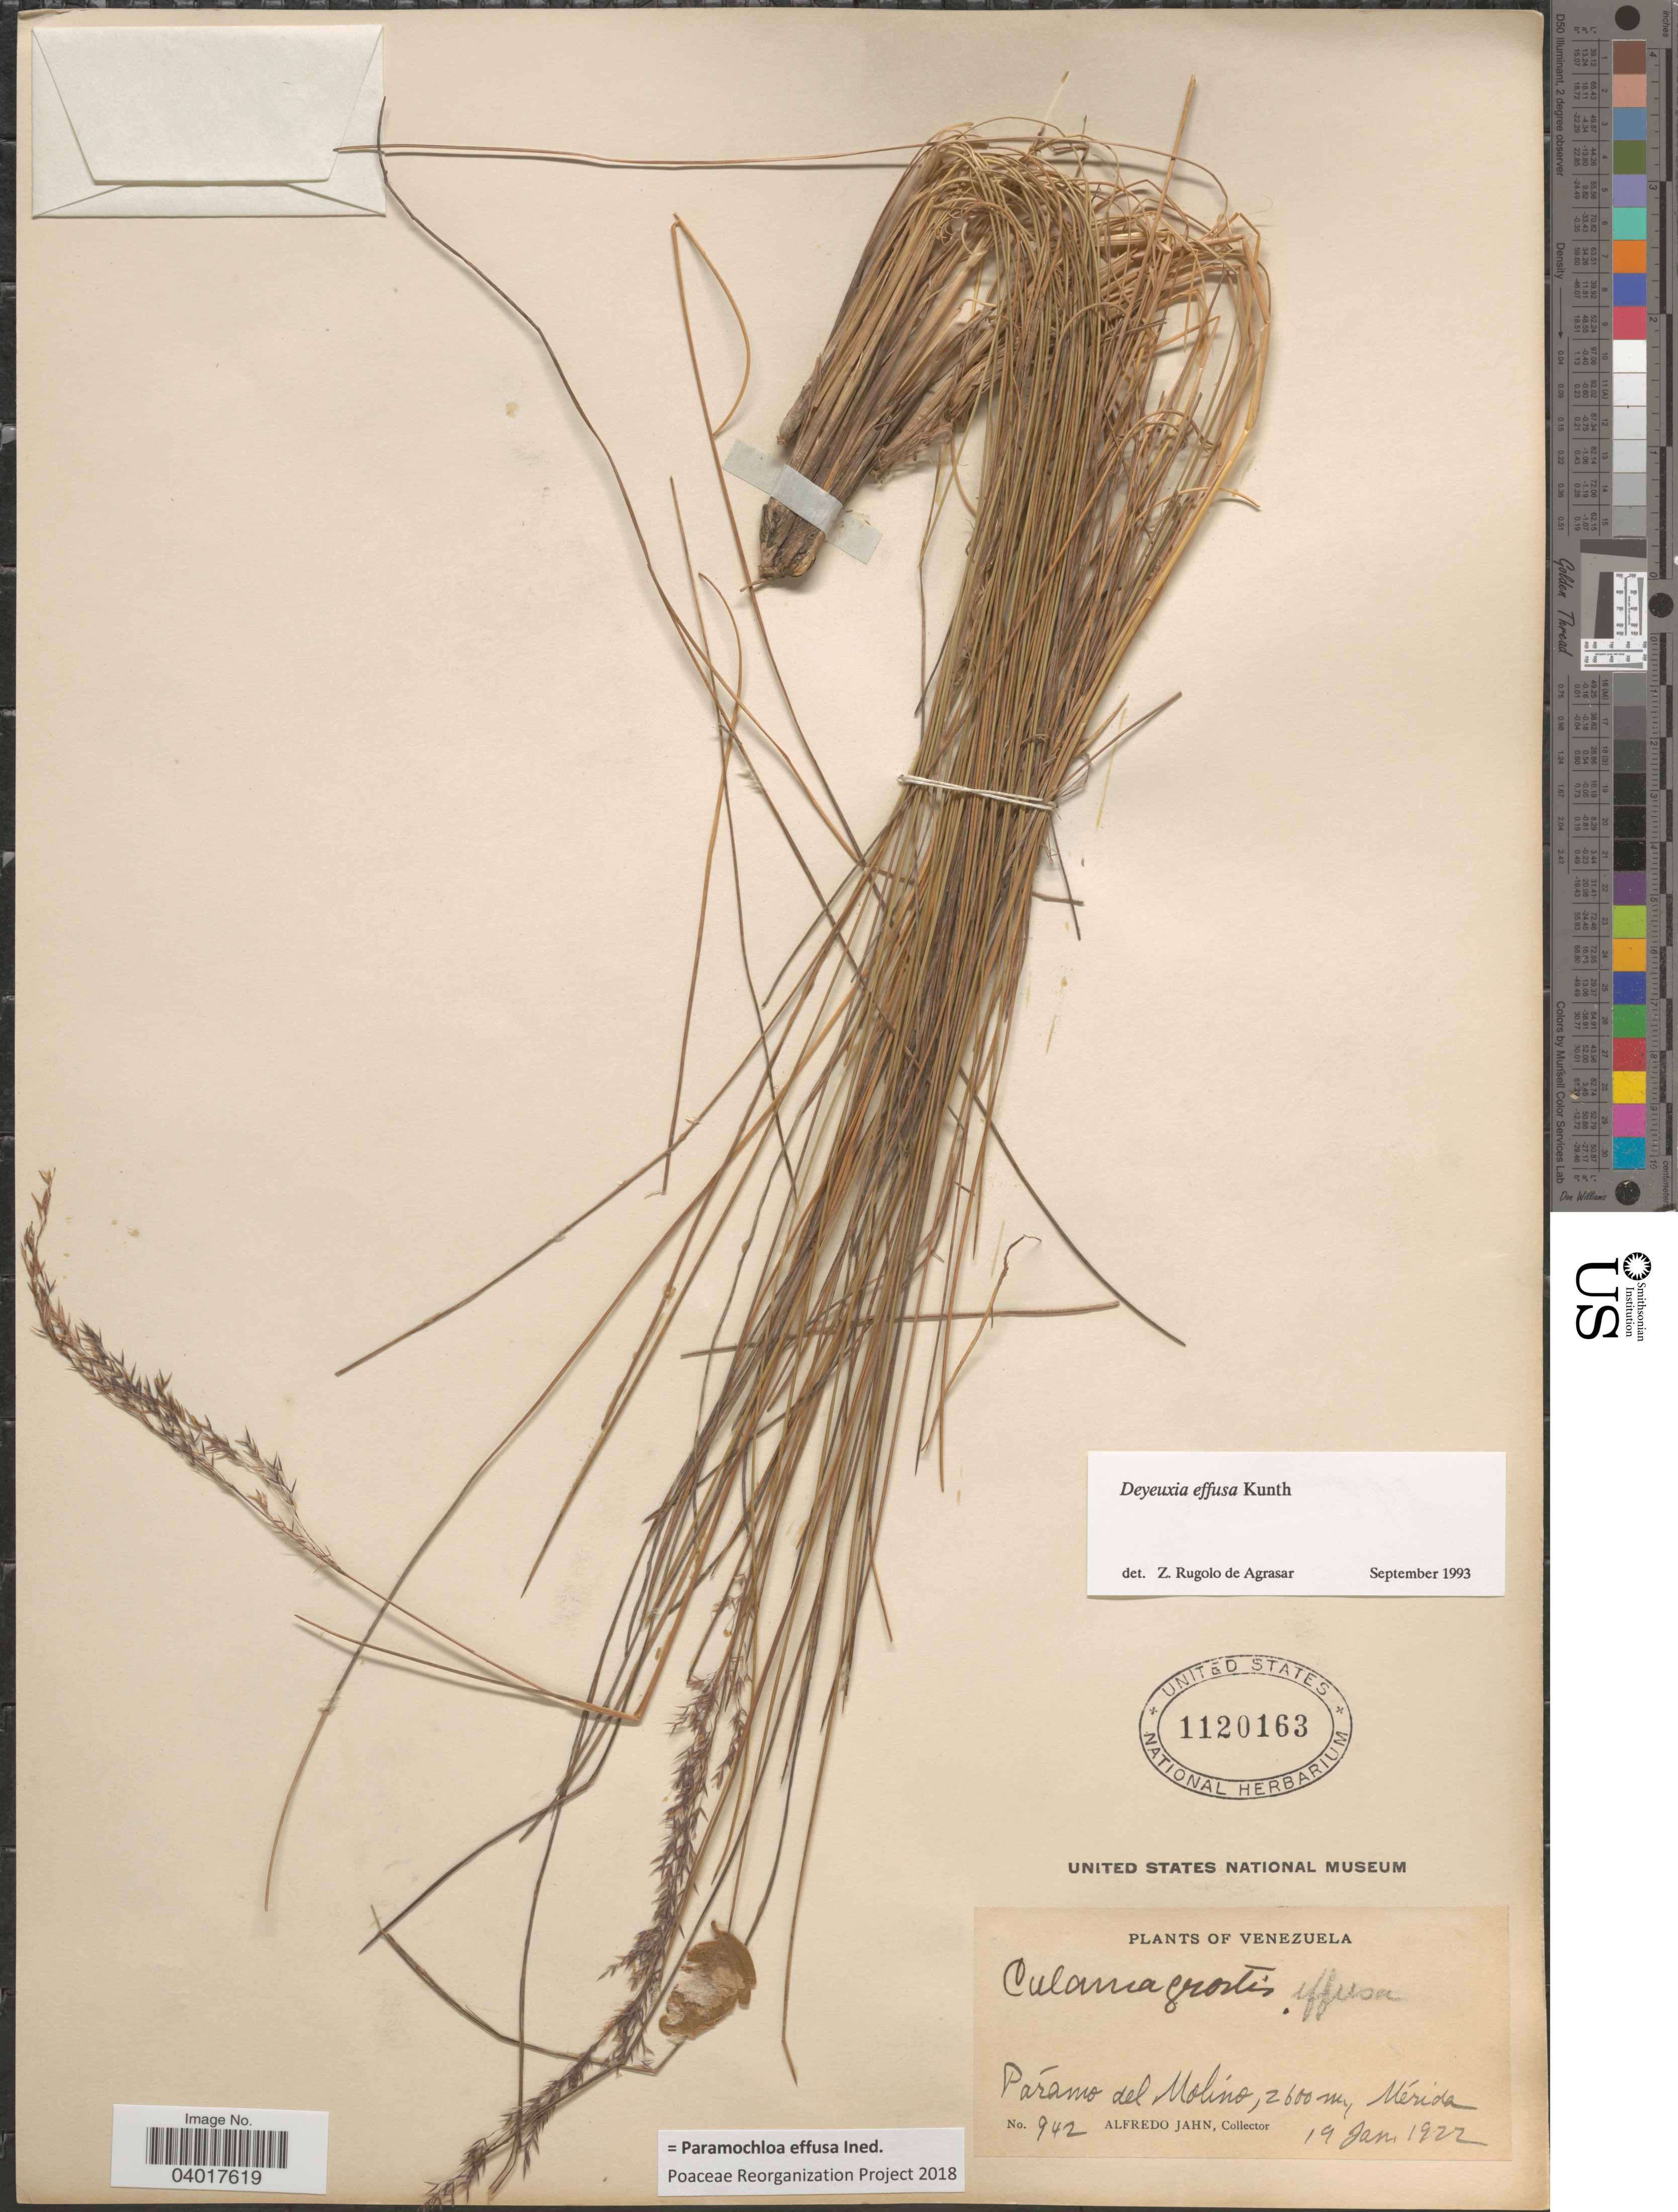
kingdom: Plantae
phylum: Tracheophyta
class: Liliopsida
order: Poales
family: Poaceae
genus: Paramochloa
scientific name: Paramochloa effusa ined.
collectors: A. Jahn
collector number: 942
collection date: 1922-01-19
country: Venezuela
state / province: Merida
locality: Páramo del Molino.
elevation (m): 2600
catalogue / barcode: US 1120163